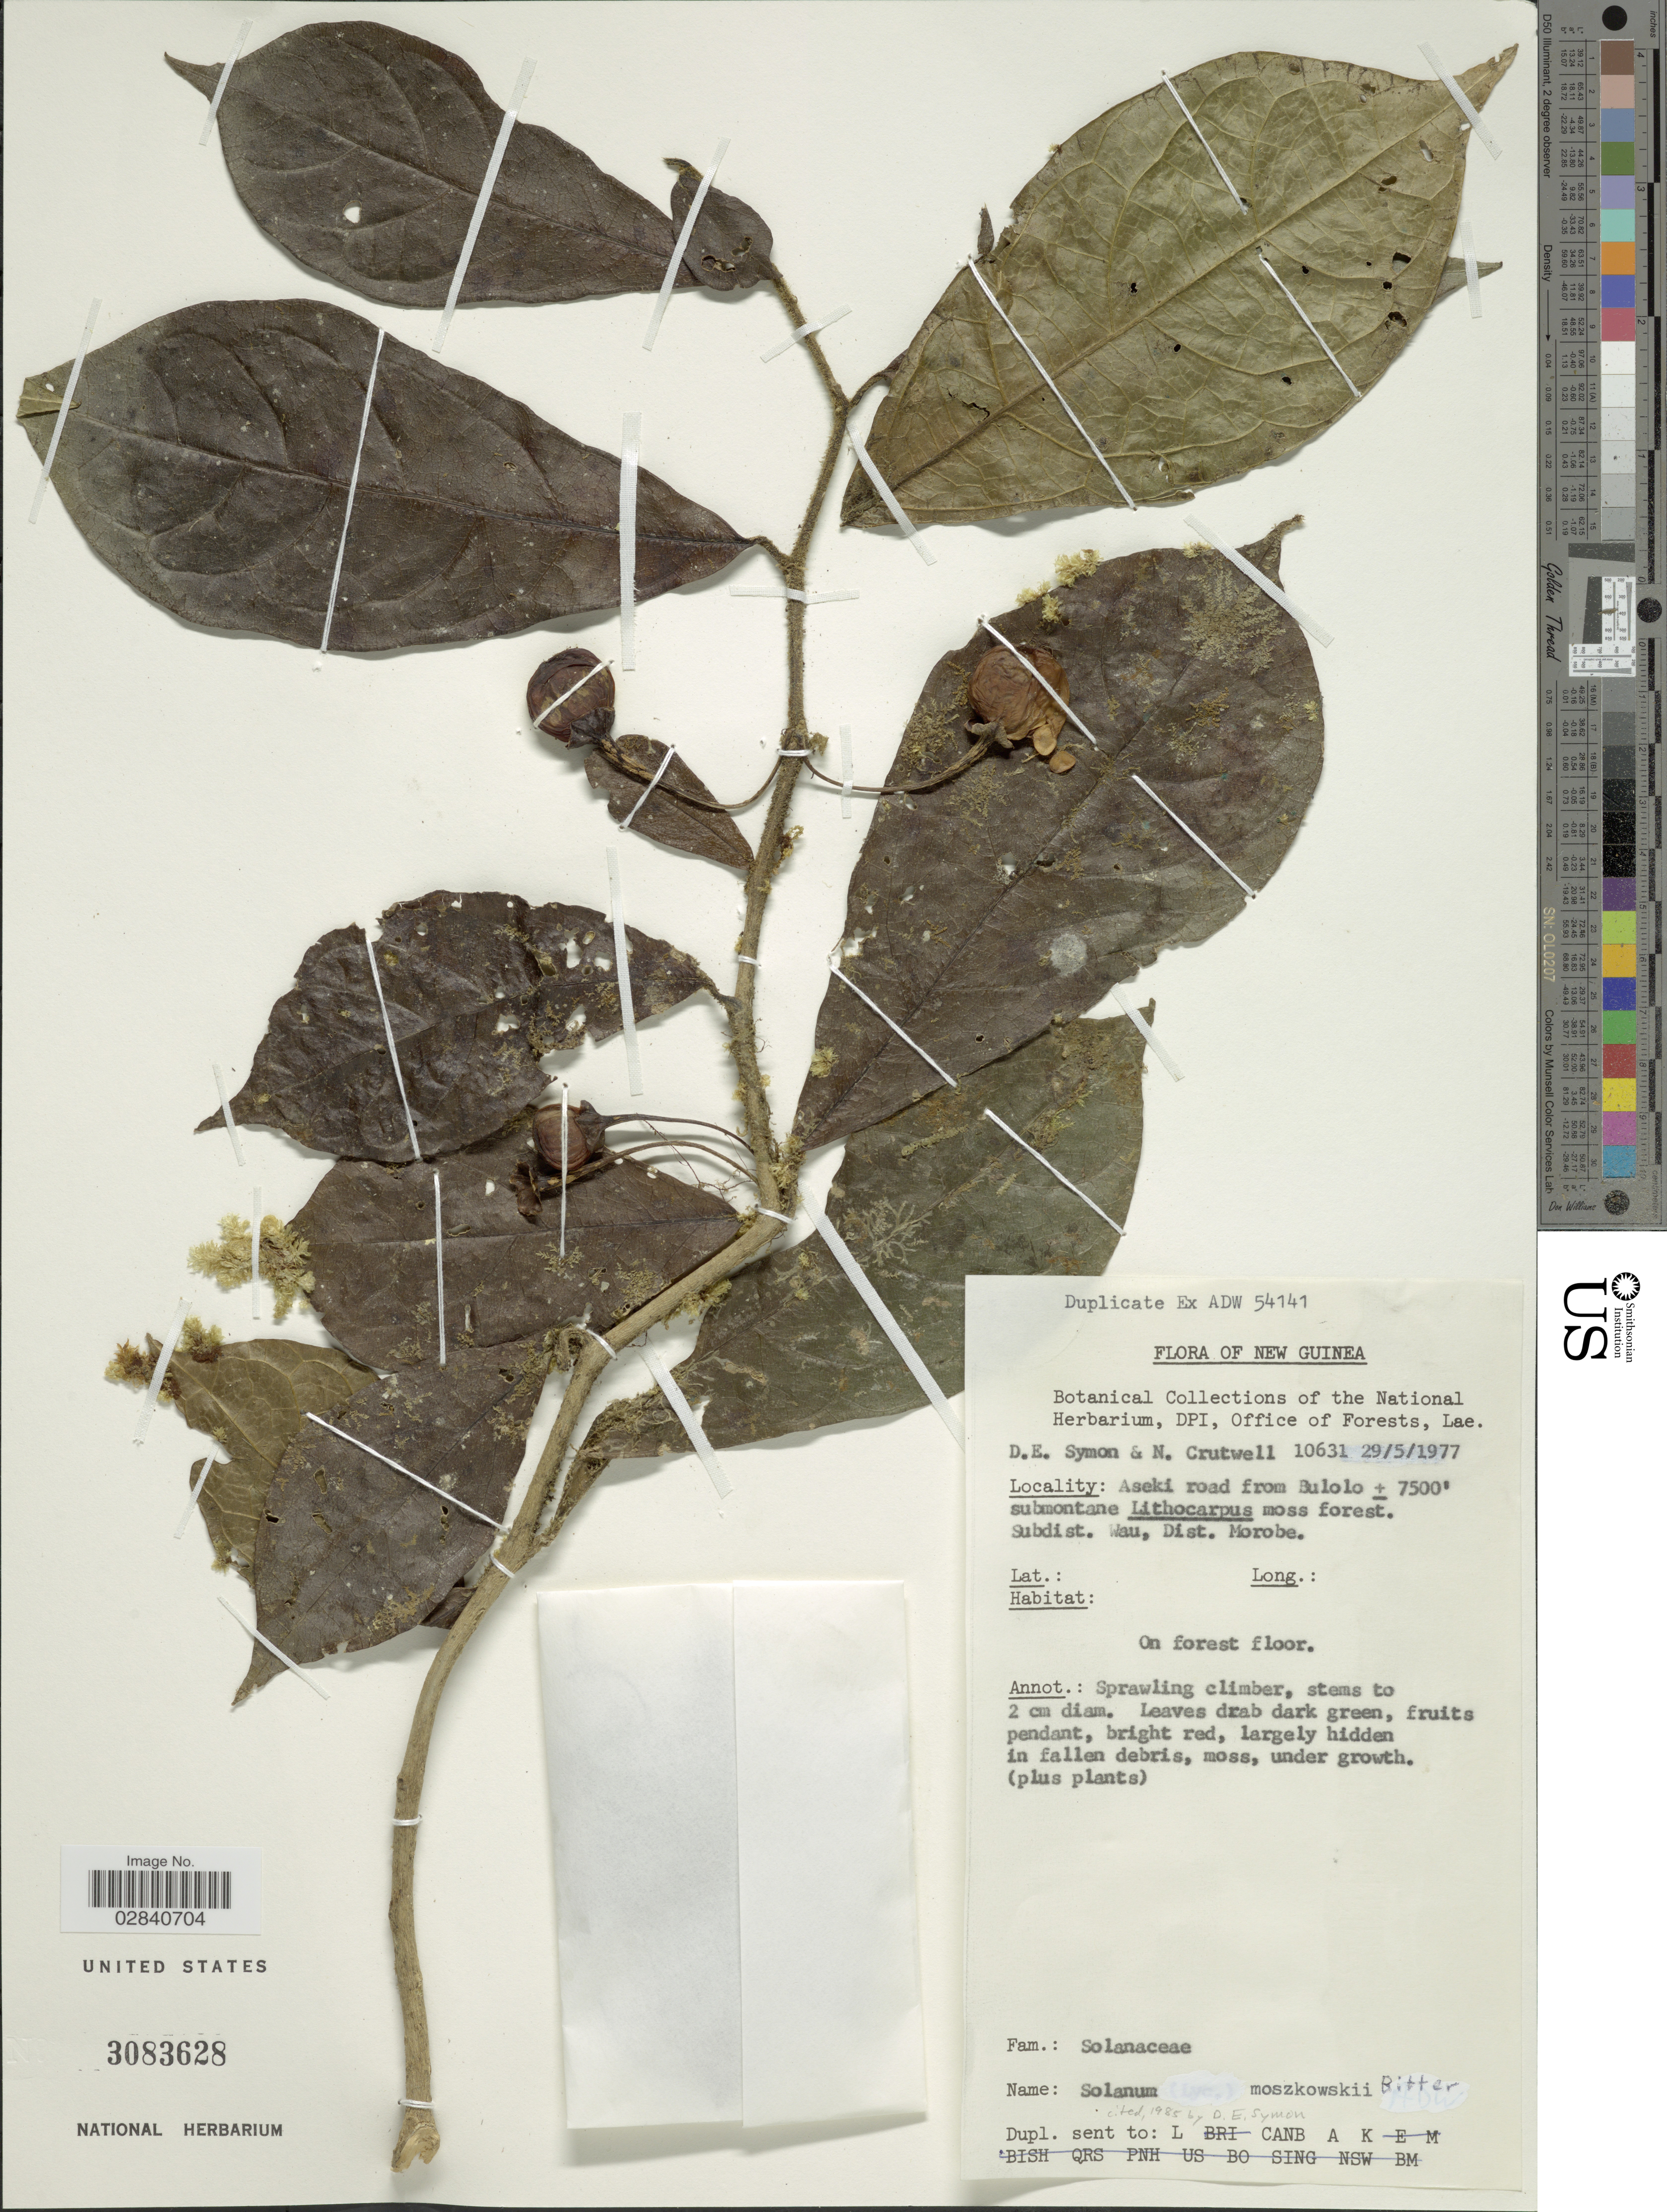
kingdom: Plantae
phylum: Tracheophyta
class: Magnoliopsida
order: Solanales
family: Solanaceae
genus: Lycianthes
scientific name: Lycianthes moszkowskii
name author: (Bitter) Bitter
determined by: Knapp, S. D.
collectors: D. Symon & N. Crutwell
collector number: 10631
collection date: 1977-05-29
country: Papua New Guinea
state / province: Morobe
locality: Aseki road from Bulolo. Subdist. Wau, Dist. Morobe.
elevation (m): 2286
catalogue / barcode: US 3083628